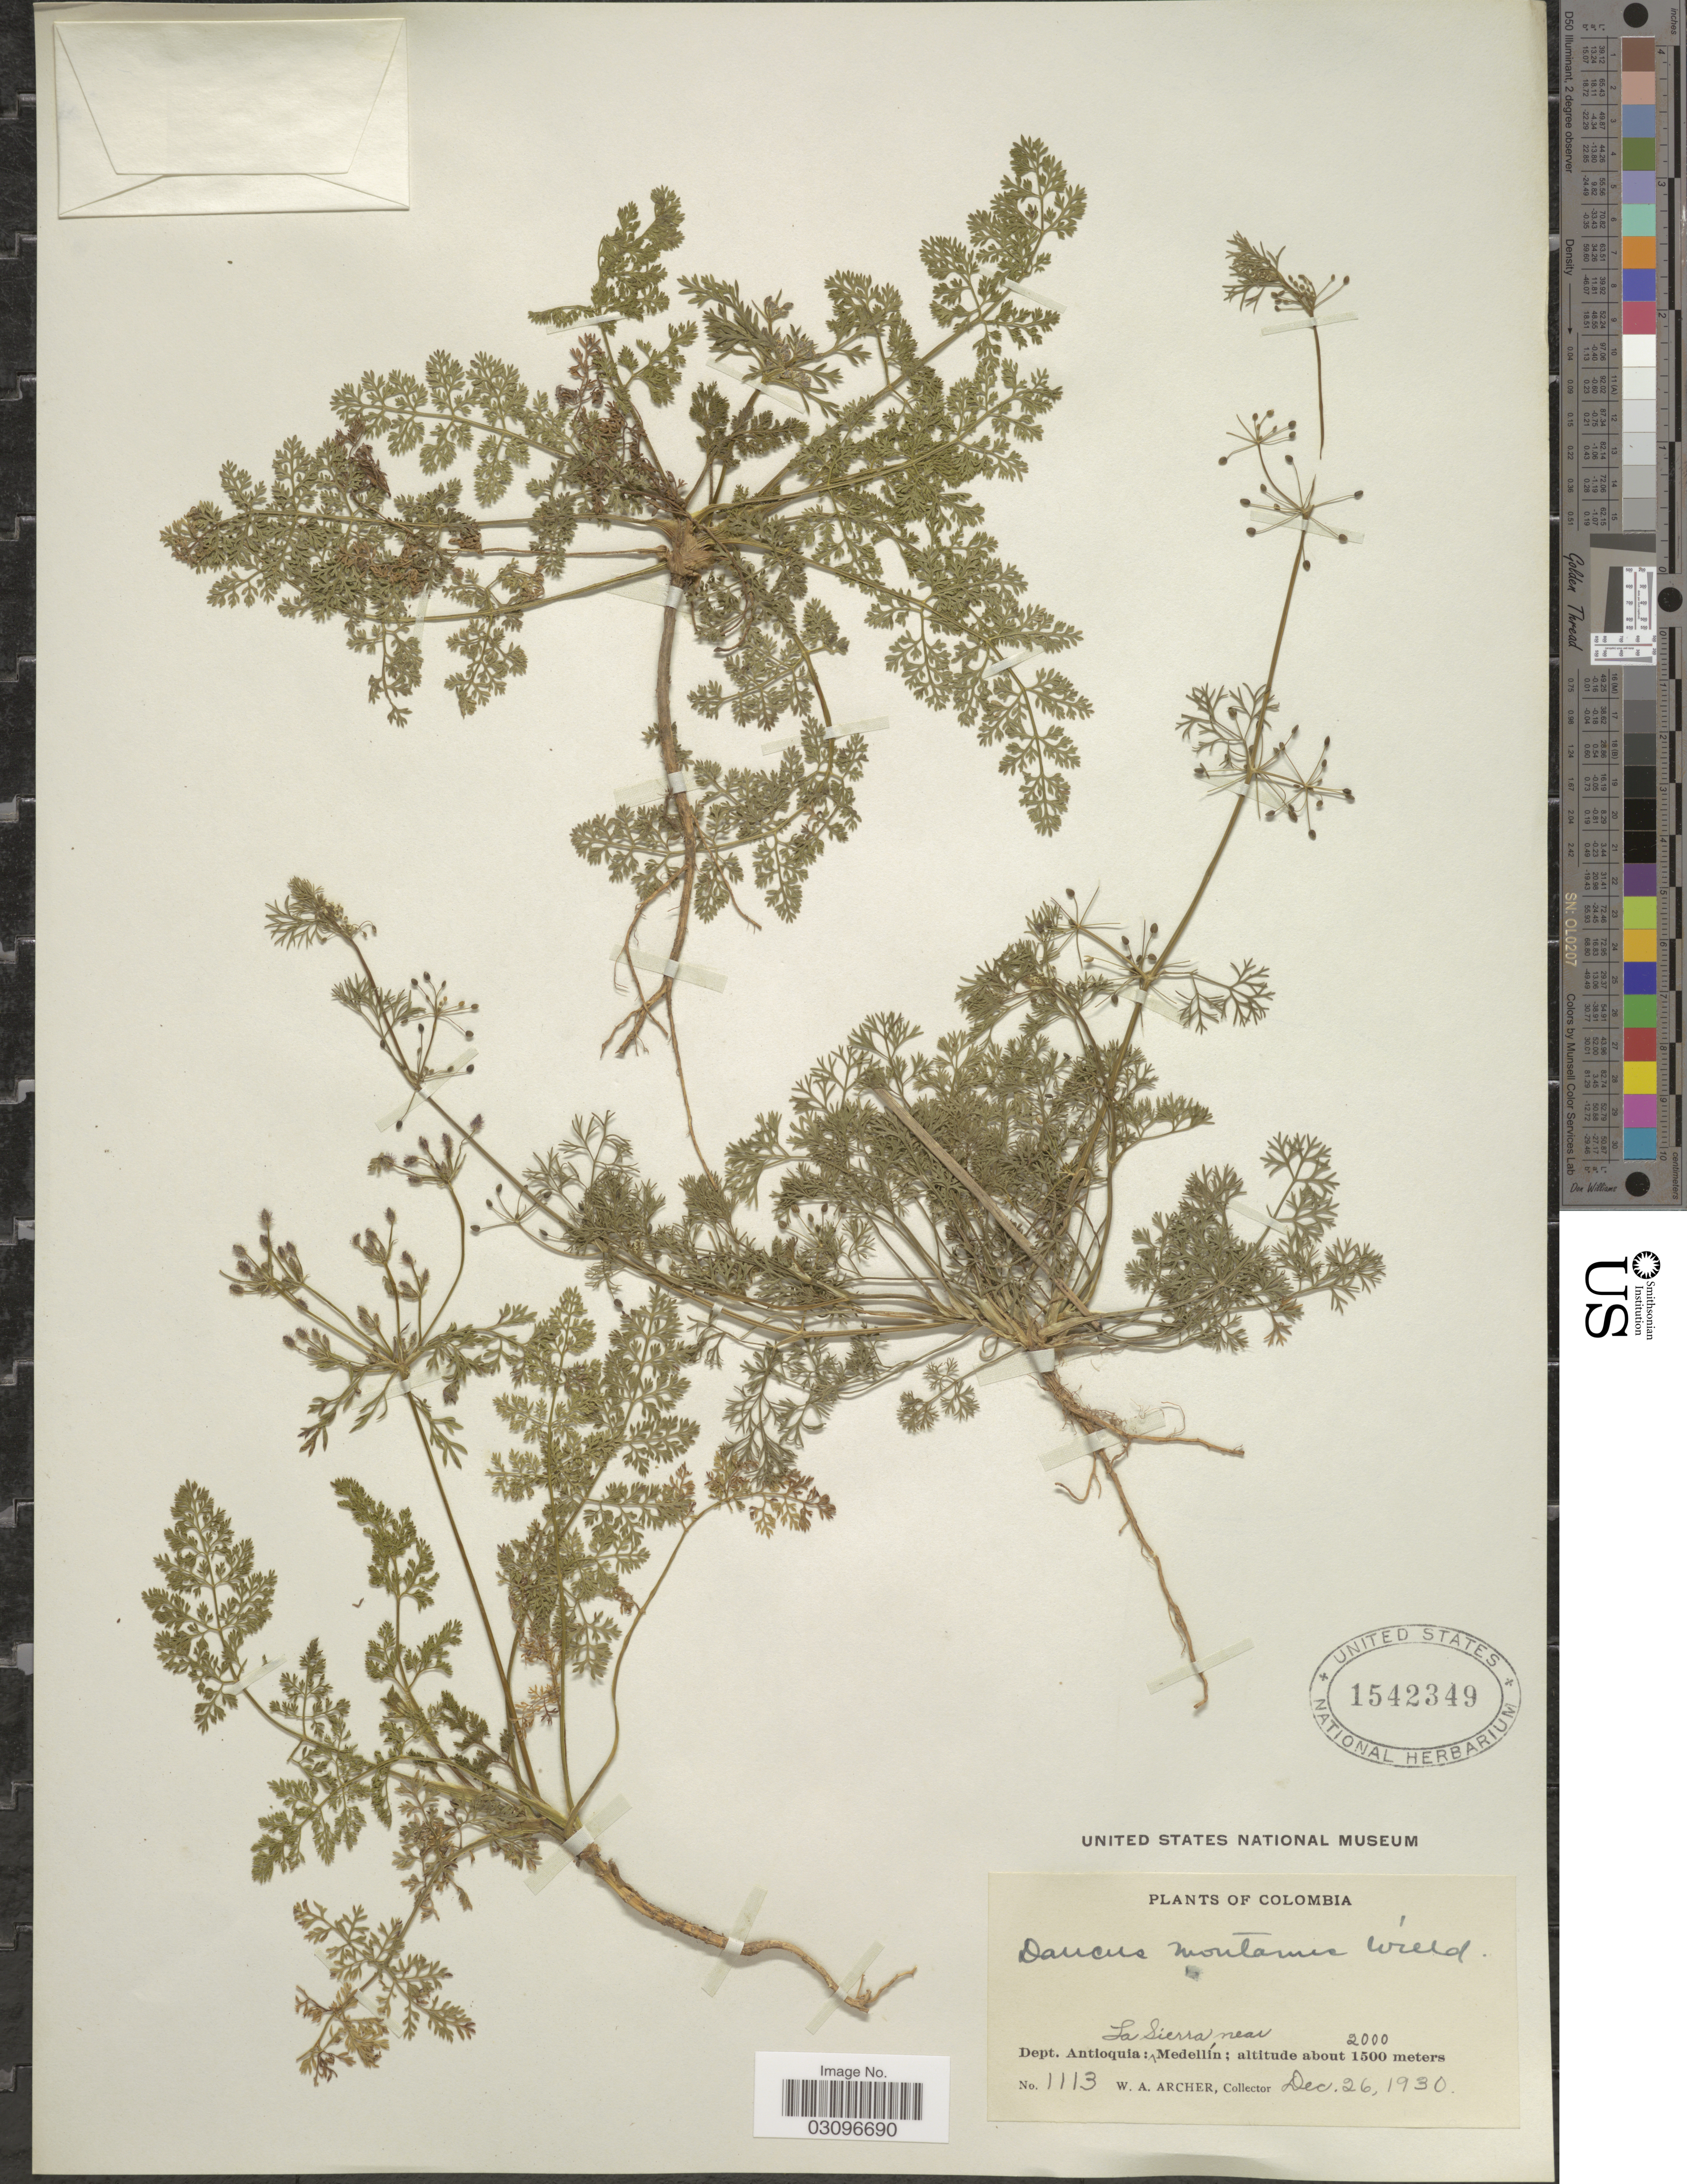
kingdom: Plantae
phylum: Tracheophyta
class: Magnoliopsida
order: Apiales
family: Apiaceae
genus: Daucus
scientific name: Daucus montanus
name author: Humb. & Bonpl. ex Spreng.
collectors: W. Archer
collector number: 1113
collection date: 1930-12-26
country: Colombia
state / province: Antioquia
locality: Dept. Antioquia: La Sierra near Medellín.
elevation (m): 1500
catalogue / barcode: US 1542349